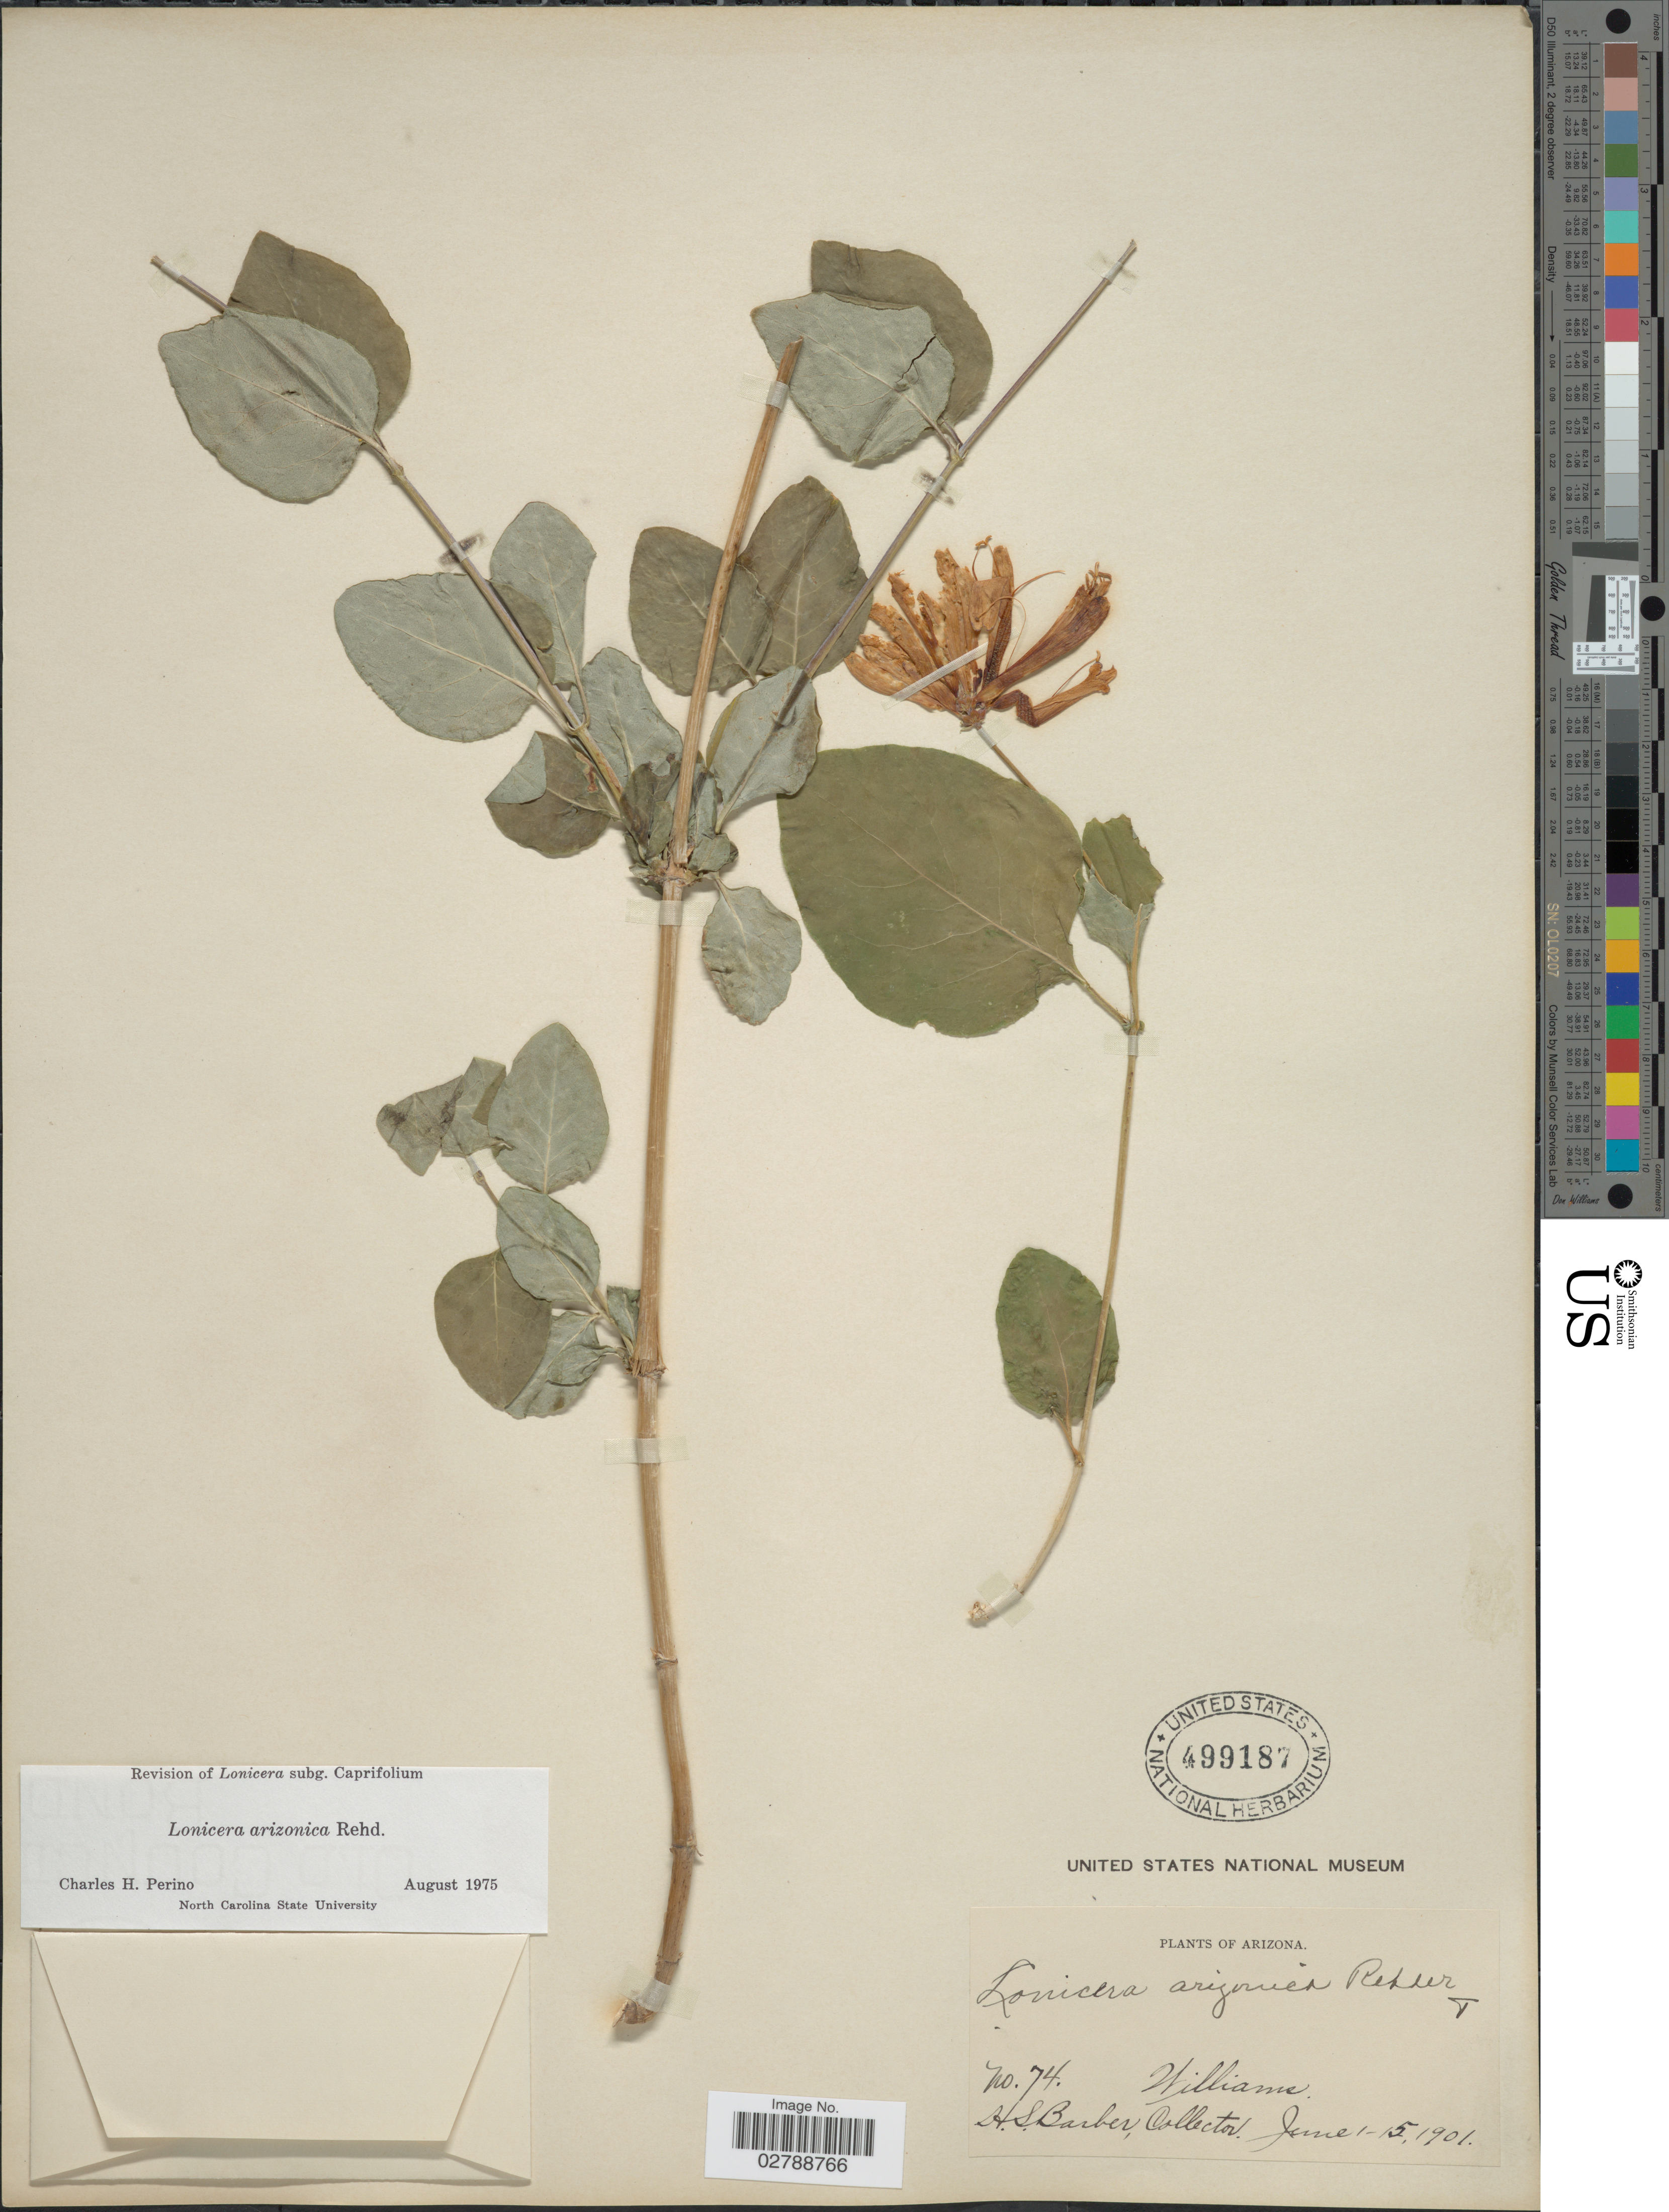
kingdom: Plantae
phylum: Tracheophyta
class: Magnoliopsida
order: Dipsacales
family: Caprifoliaceae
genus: Lonicera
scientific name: Lonicera arizonica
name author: Rehder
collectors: H. Barber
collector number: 74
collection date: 1901-06-01/1901-06-15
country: United States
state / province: Arizona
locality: Williams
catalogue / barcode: US 499187